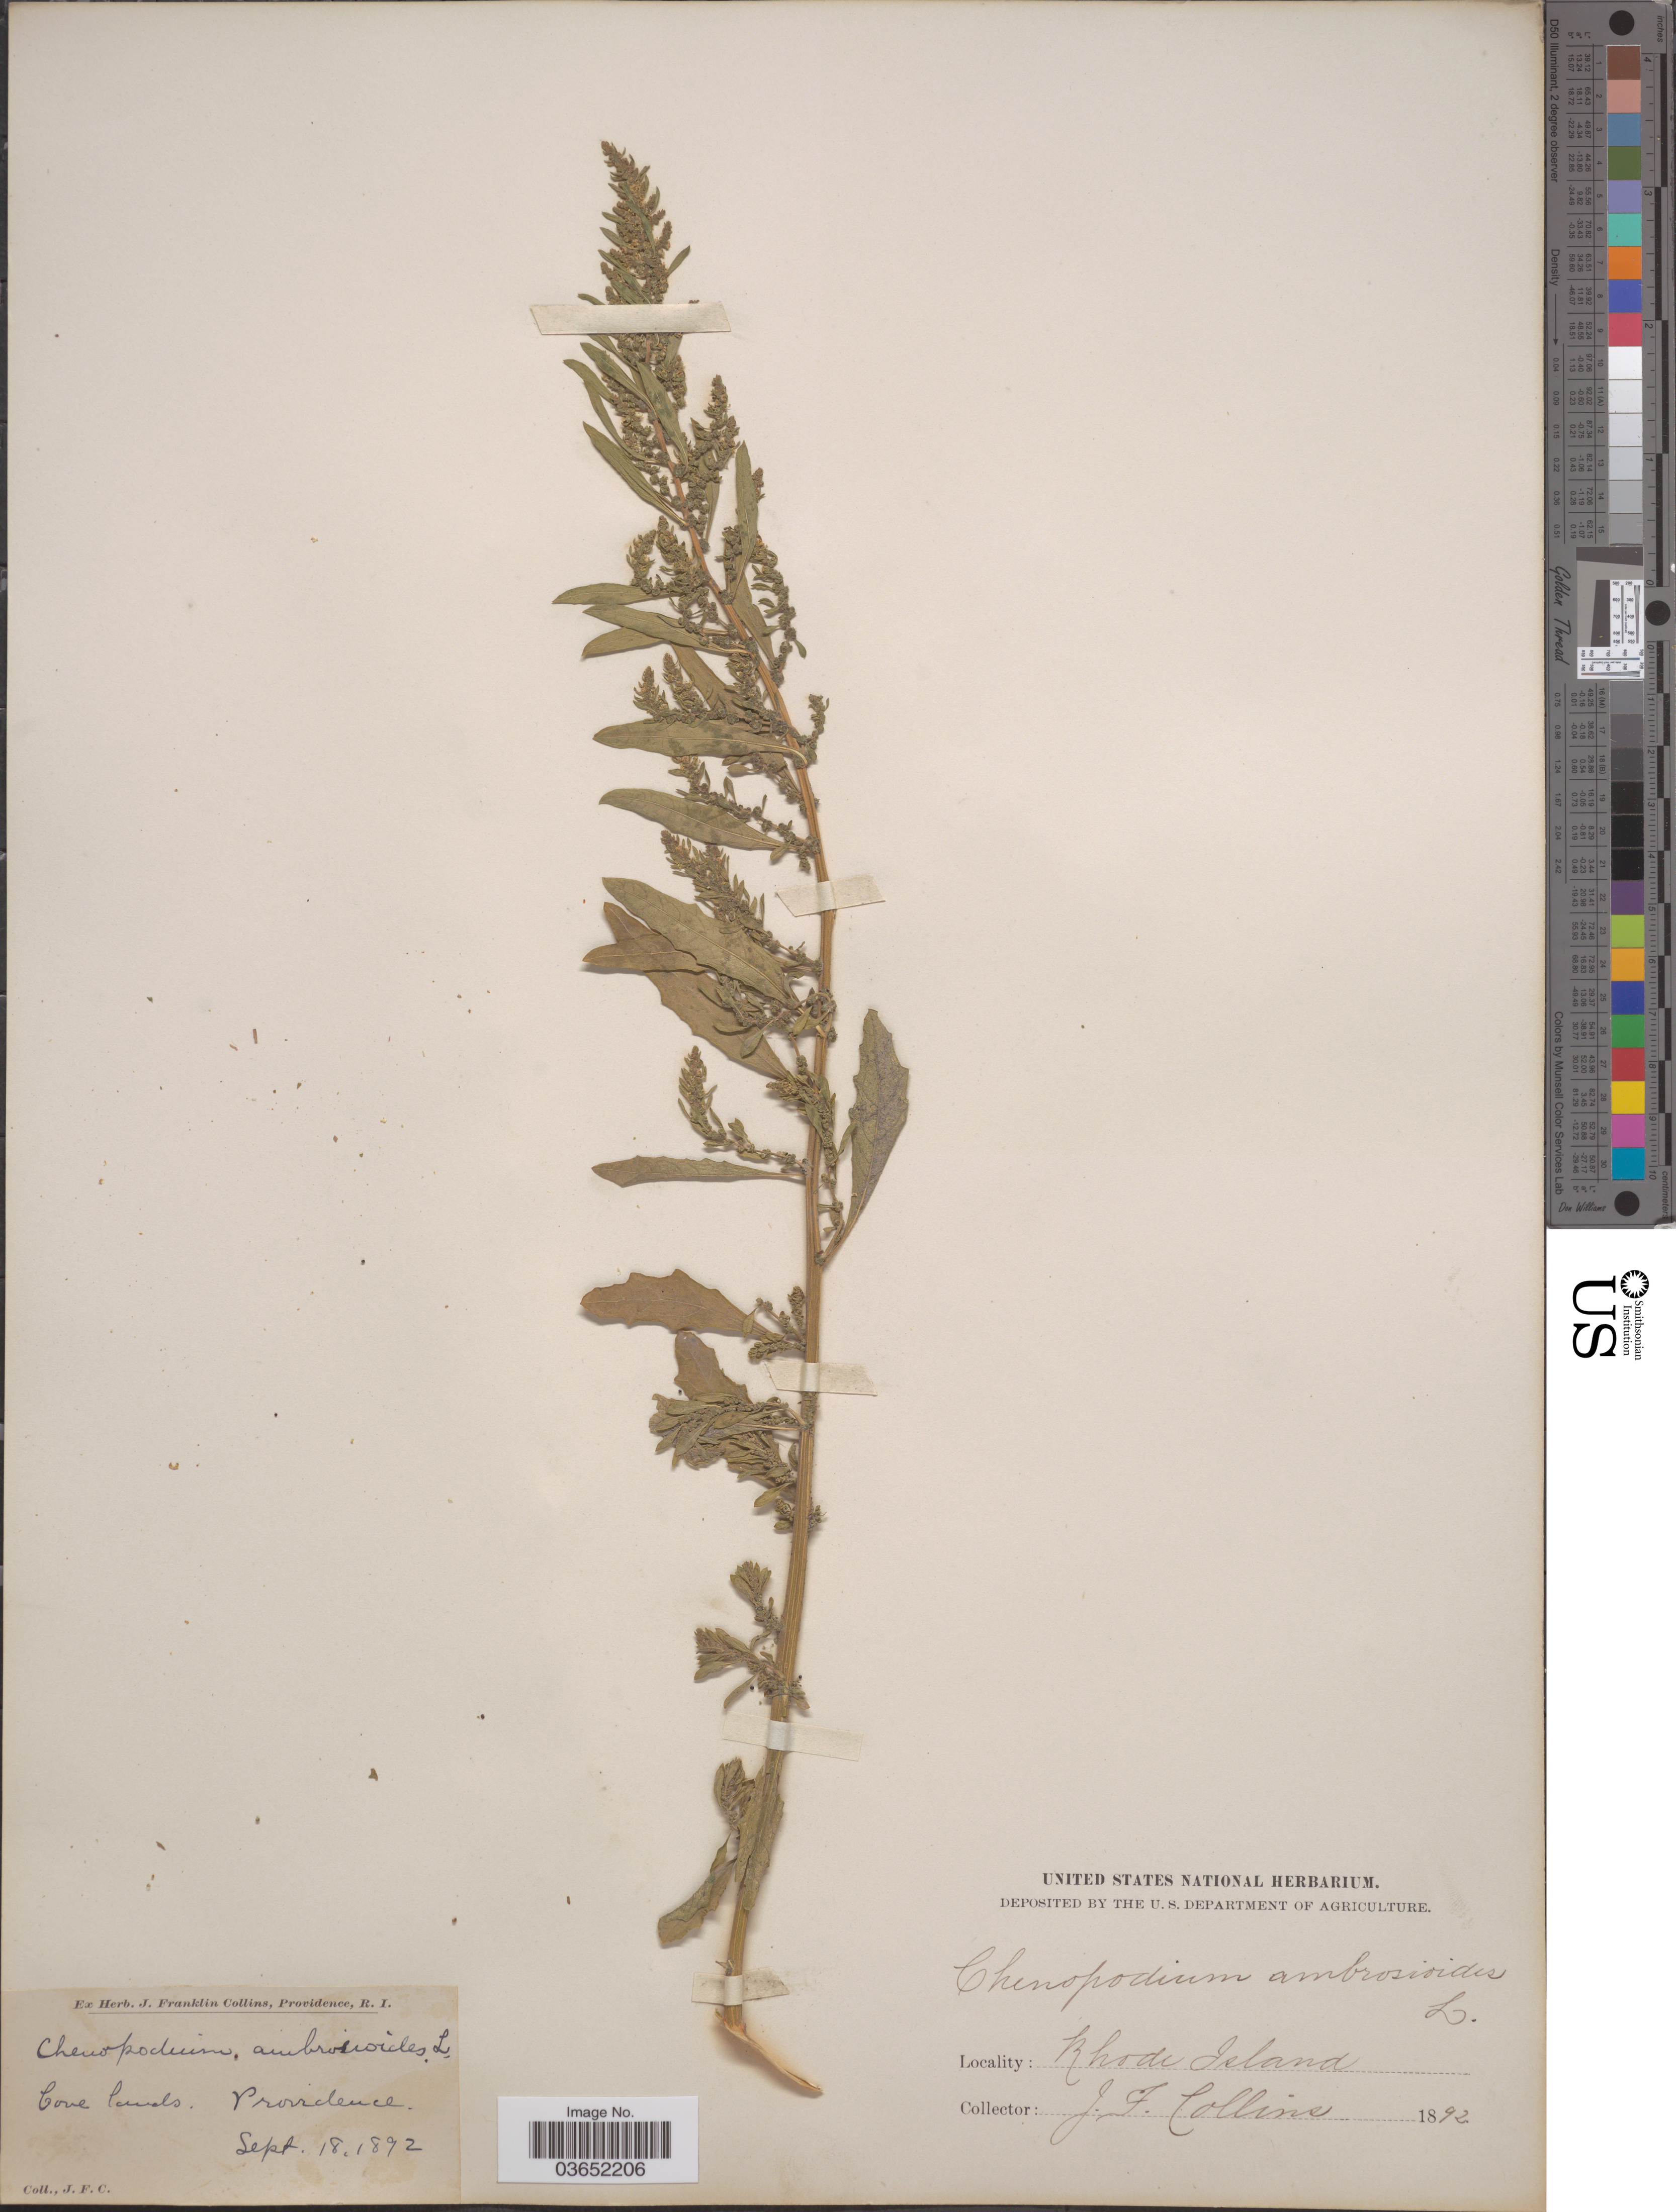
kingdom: Plantae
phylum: Tracheophyta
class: Magnoliopsida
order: Caryophyllales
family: Amaranthaceae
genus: Chenopodium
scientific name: Chenopodium ambrosioides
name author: L.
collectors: J. Collins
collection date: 1892-09-18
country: United States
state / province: Rhode Island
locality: Cove lands. Providence.